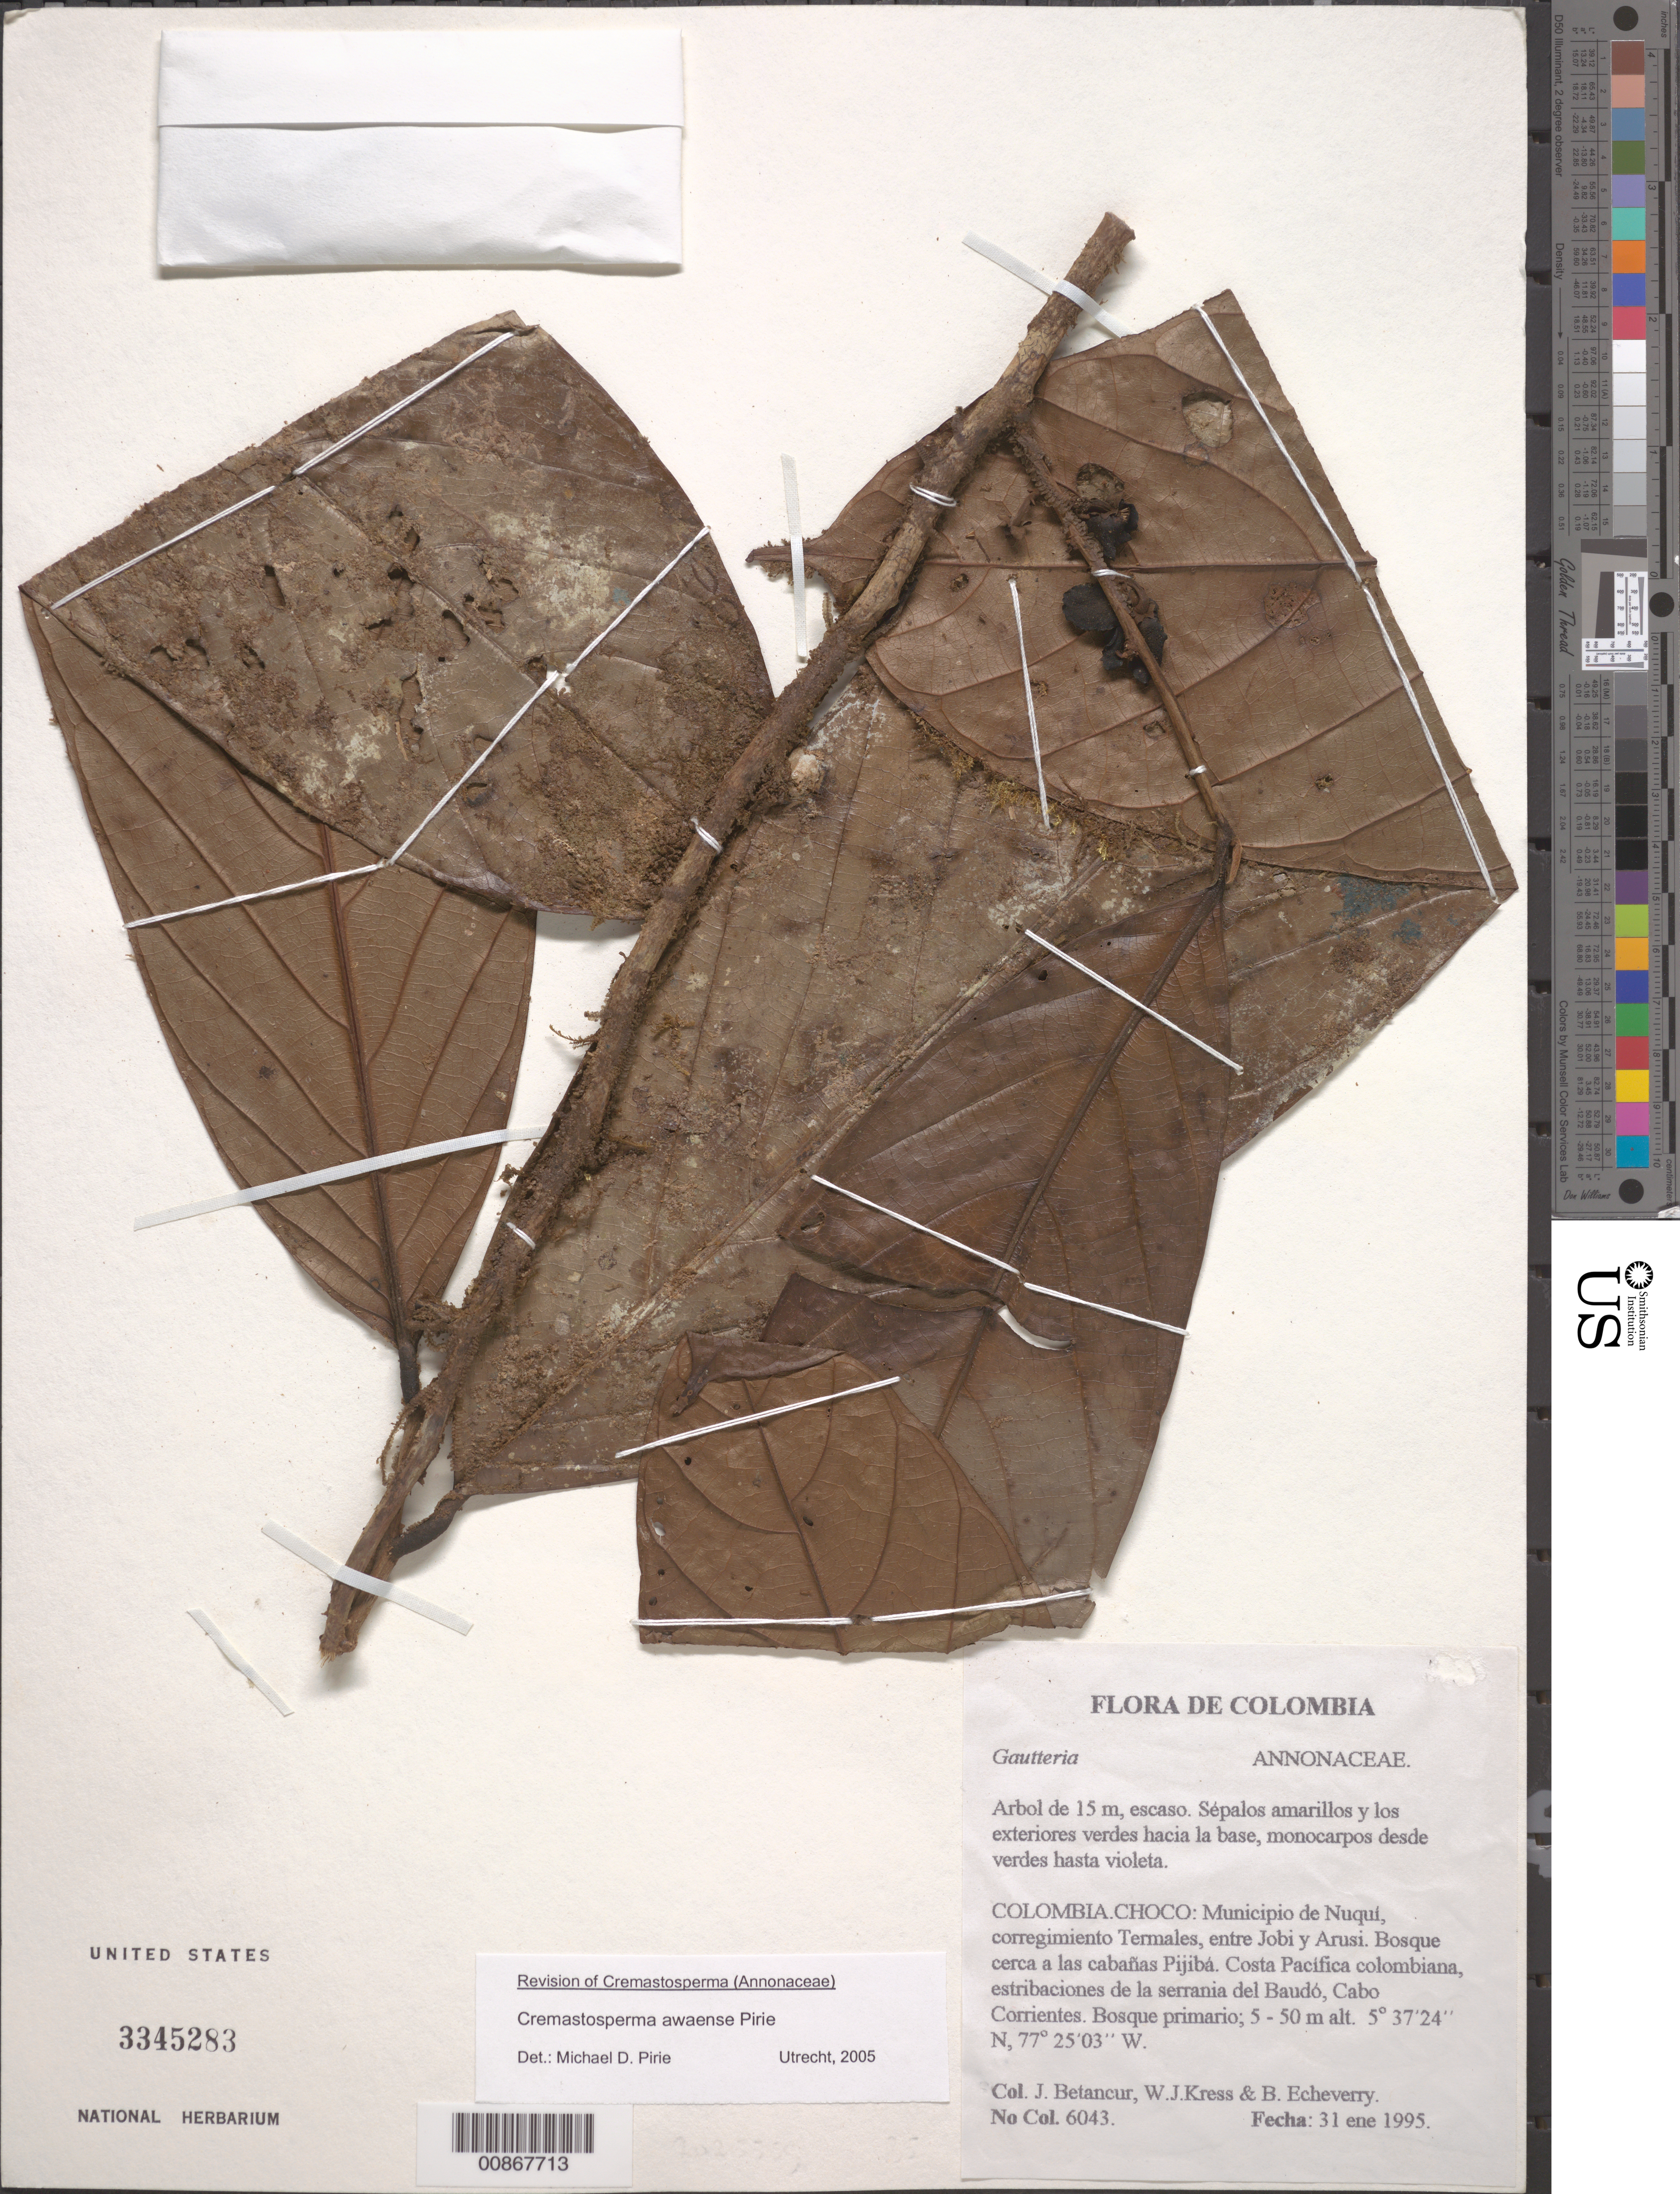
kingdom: Plantae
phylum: Tracheophyta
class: Magnoliopsida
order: Magnoliales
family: Annonaceae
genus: Cremastosperma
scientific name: Cremastosperma awaense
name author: Pirie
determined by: Pirie, M. D., (U)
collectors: J. C. Betancur, W. J. Kress & B. Echeverry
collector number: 6043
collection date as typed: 31 Jan 1995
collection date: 1995-01-31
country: Colombia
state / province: Chocó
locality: Municipio de Nuqui, correginiento Termales, entre Jobi y Arusi. Bosque cerca a las cabanas Pijiba. Costa Pacifica colombiana, estribaciones de la serrania del Baudo, Cabo Corrientes.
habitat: Bosque primario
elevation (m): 5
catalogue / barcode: US 3345283